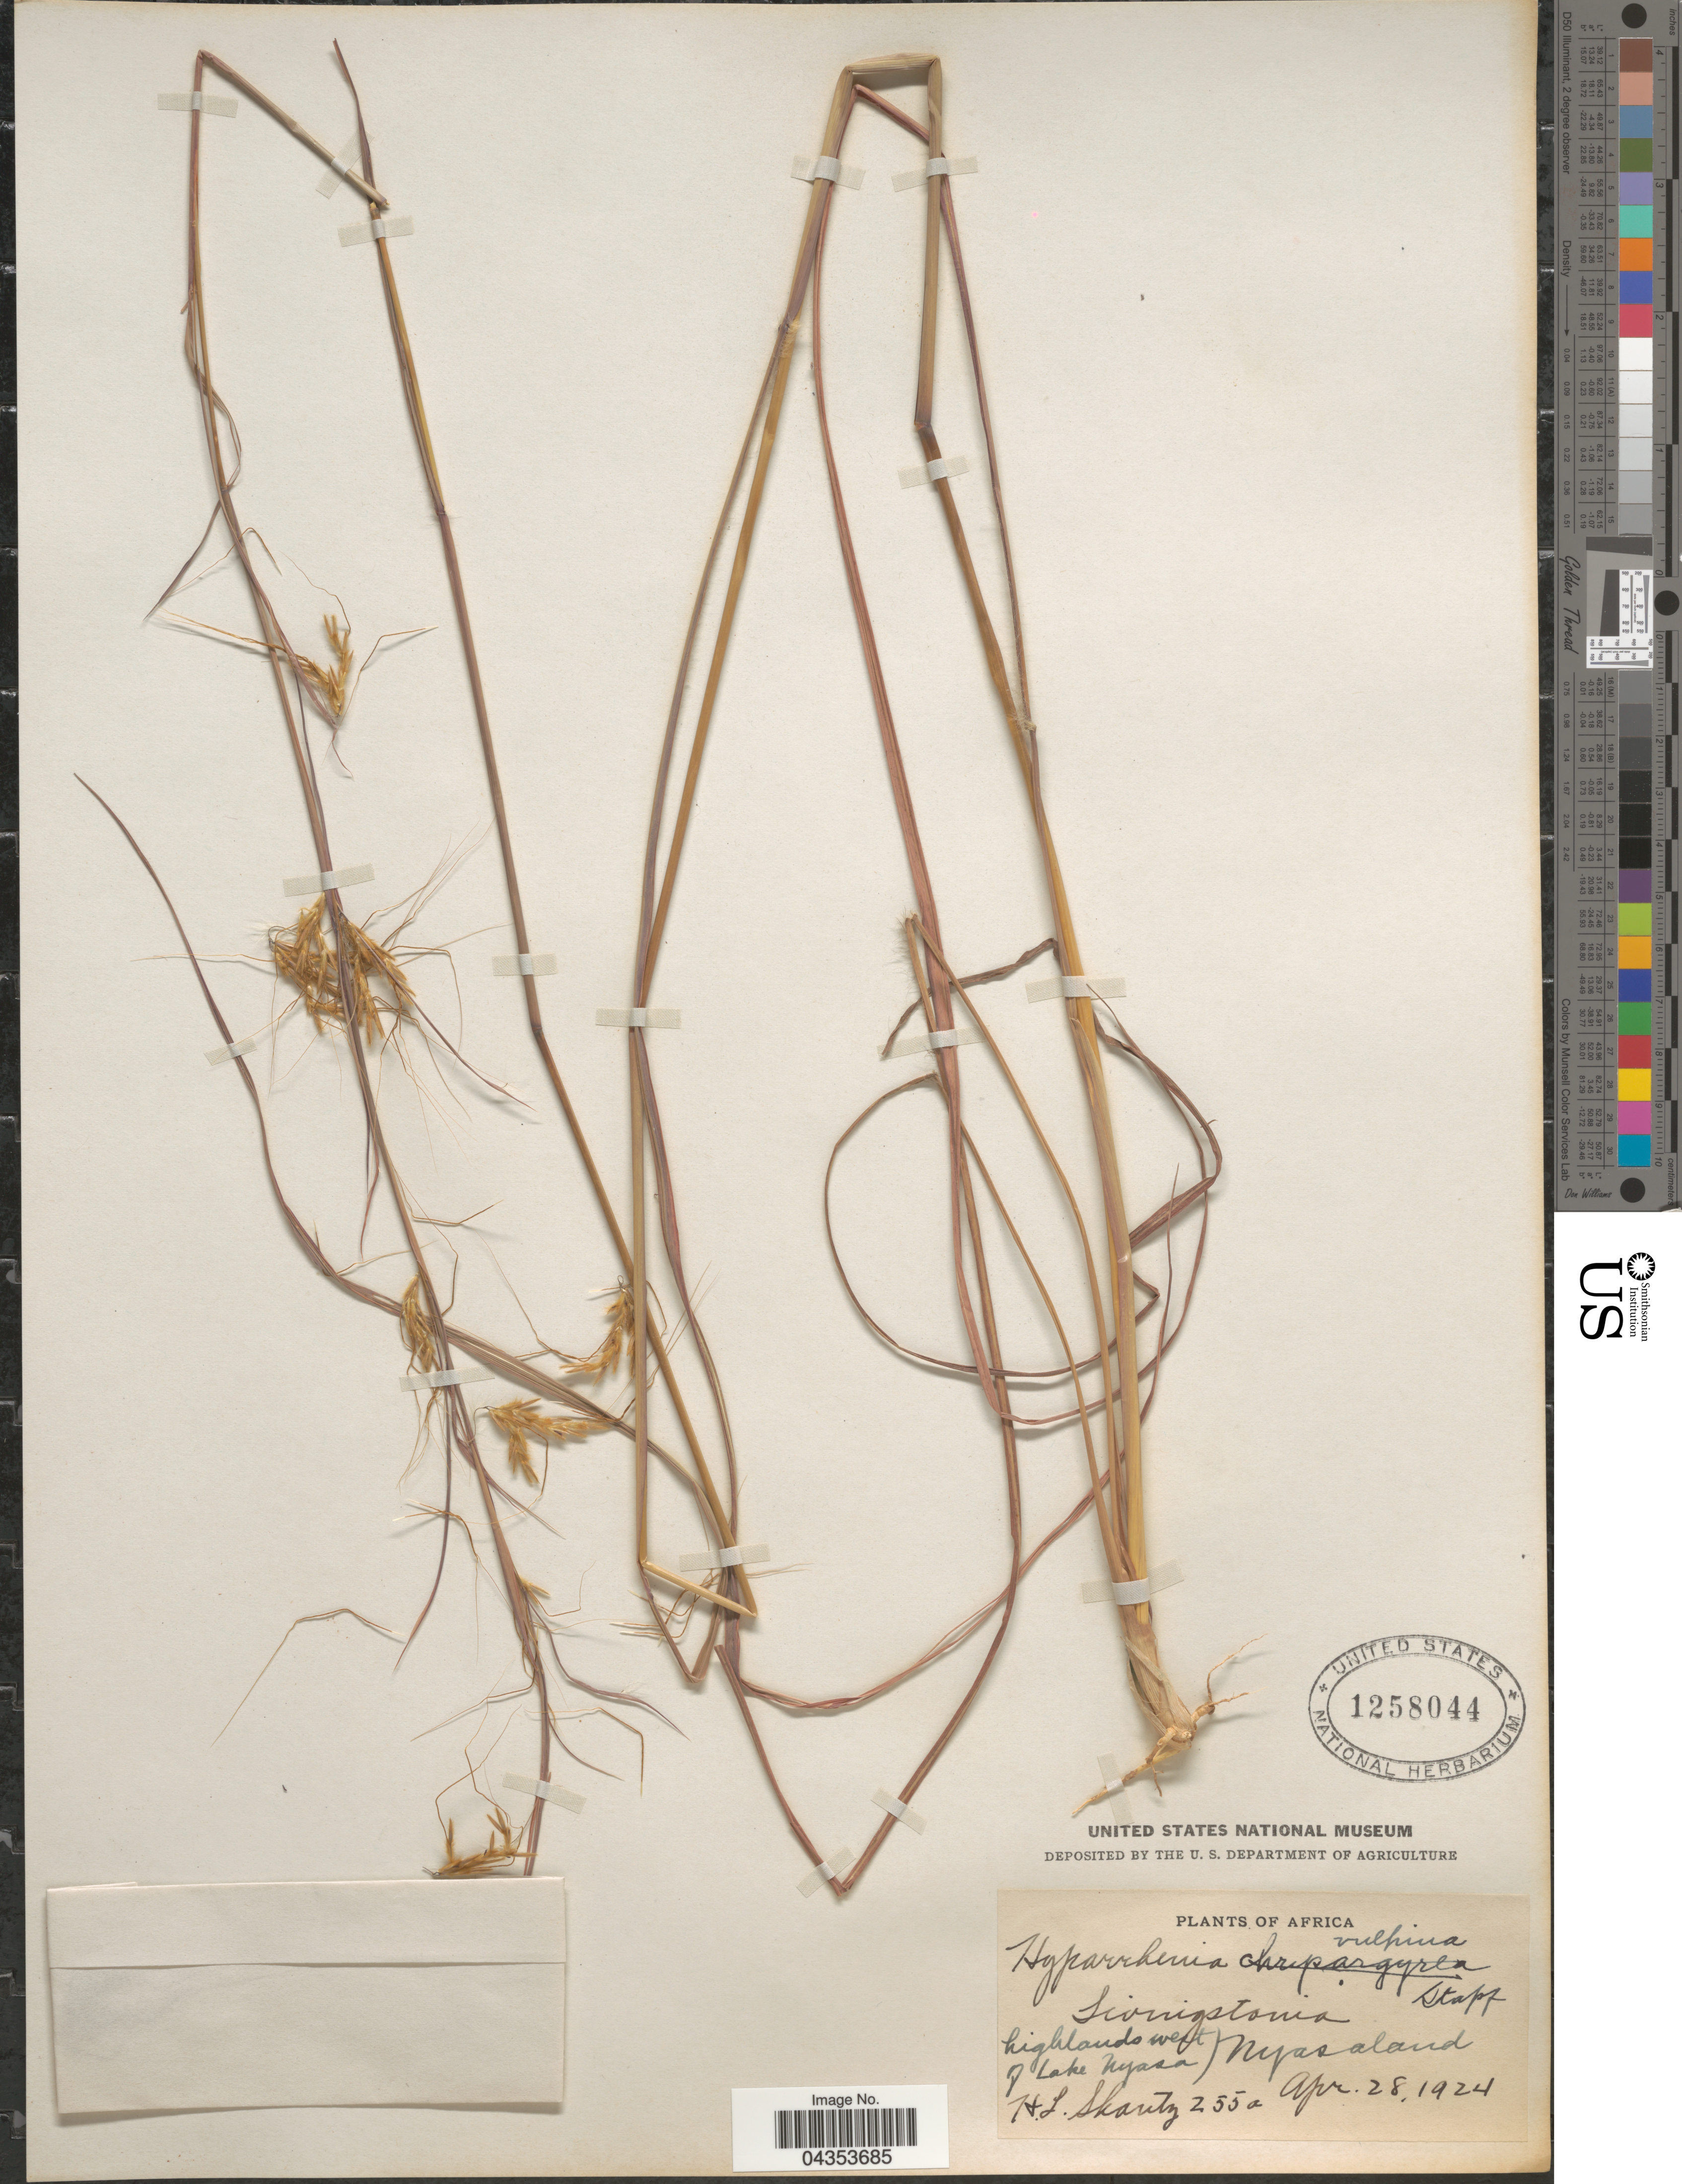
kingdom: Plantae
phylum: Tracheophyta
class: Liliopsida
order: Poales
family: Poaceae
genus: Hyparrhenia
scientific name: Hyparrhenia nyassae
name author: (Rendle) Stapf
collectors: H. Shantz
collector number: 255a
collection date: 1924-04-28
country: Malawi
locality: Livingstonia. Highlands west of Lake Nyasa. Nyasaland.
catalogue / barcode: US 1258044